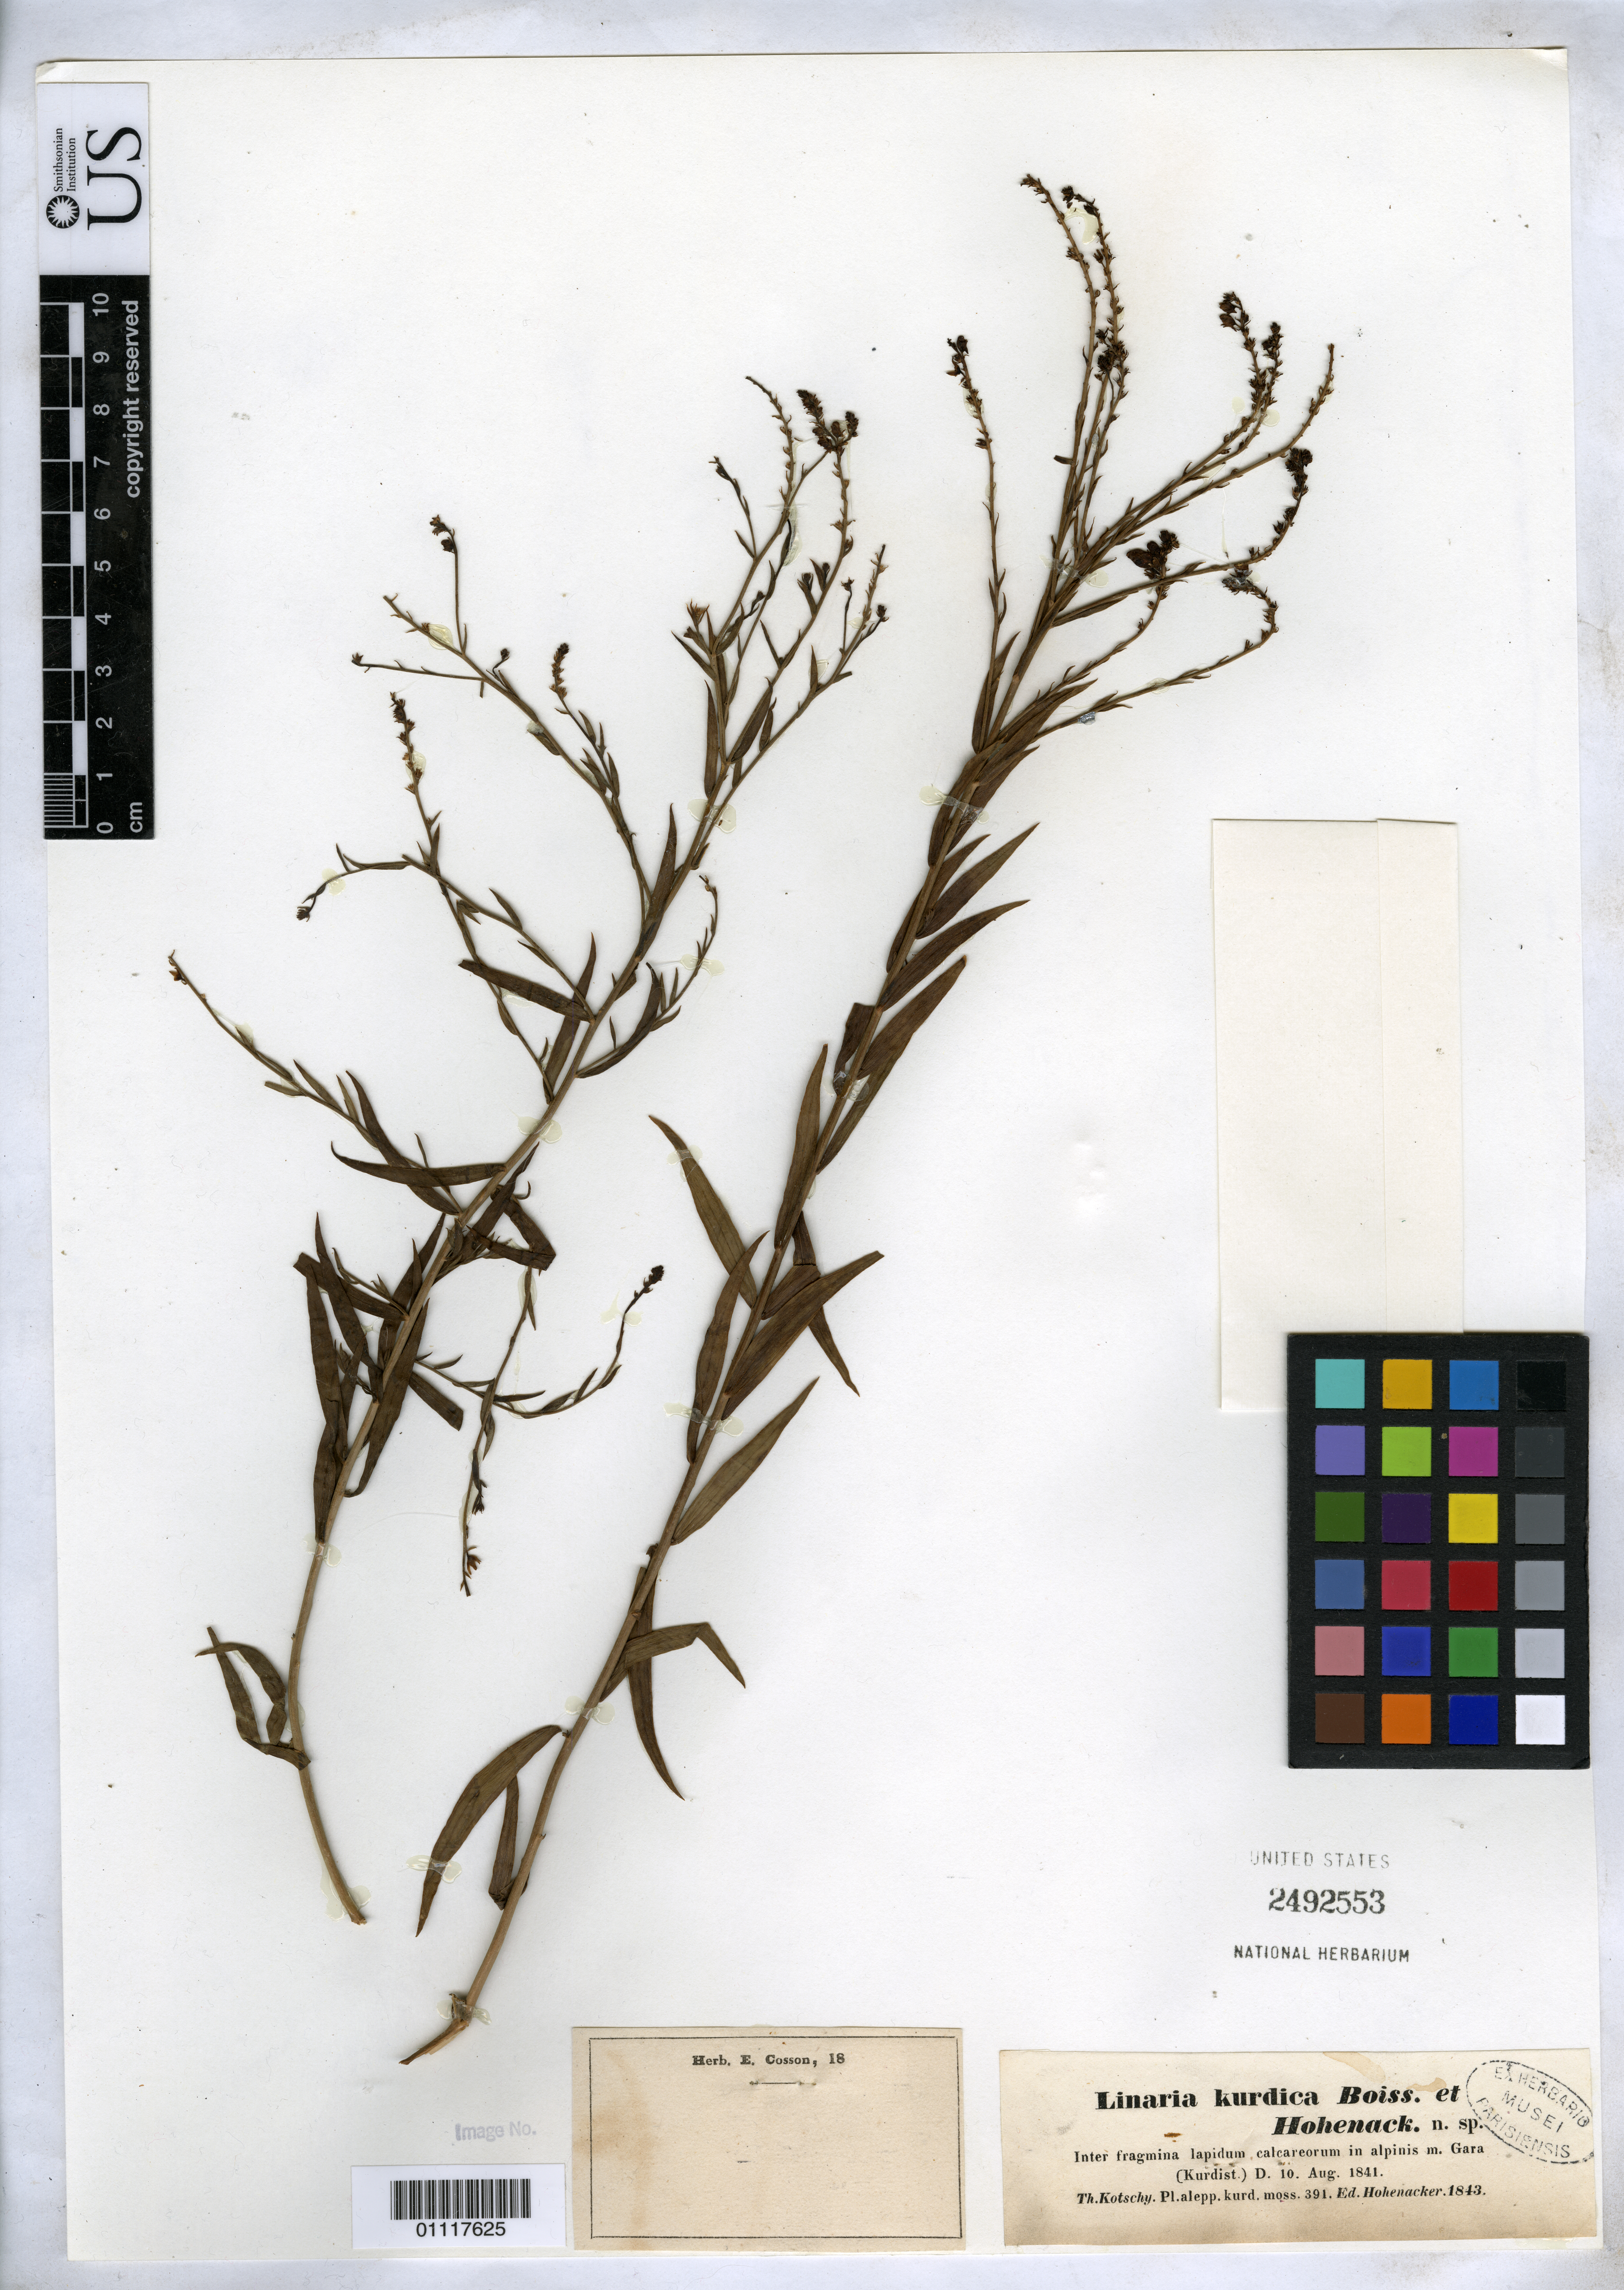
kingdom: Plantae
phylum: Tracheophyta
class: Magnoliopsida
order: Lamiales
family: Plantaginaceae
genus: Linaria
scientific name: Linaria kurdica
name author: Boiss. & Hohen.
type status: Possible Type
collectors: K. G. Kotschy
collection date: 1841-08-10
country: Iran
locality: Inter fragmina lapidum calcareorum in alpinis m. Gara ( Kurdist.)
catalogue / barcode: US 2492553